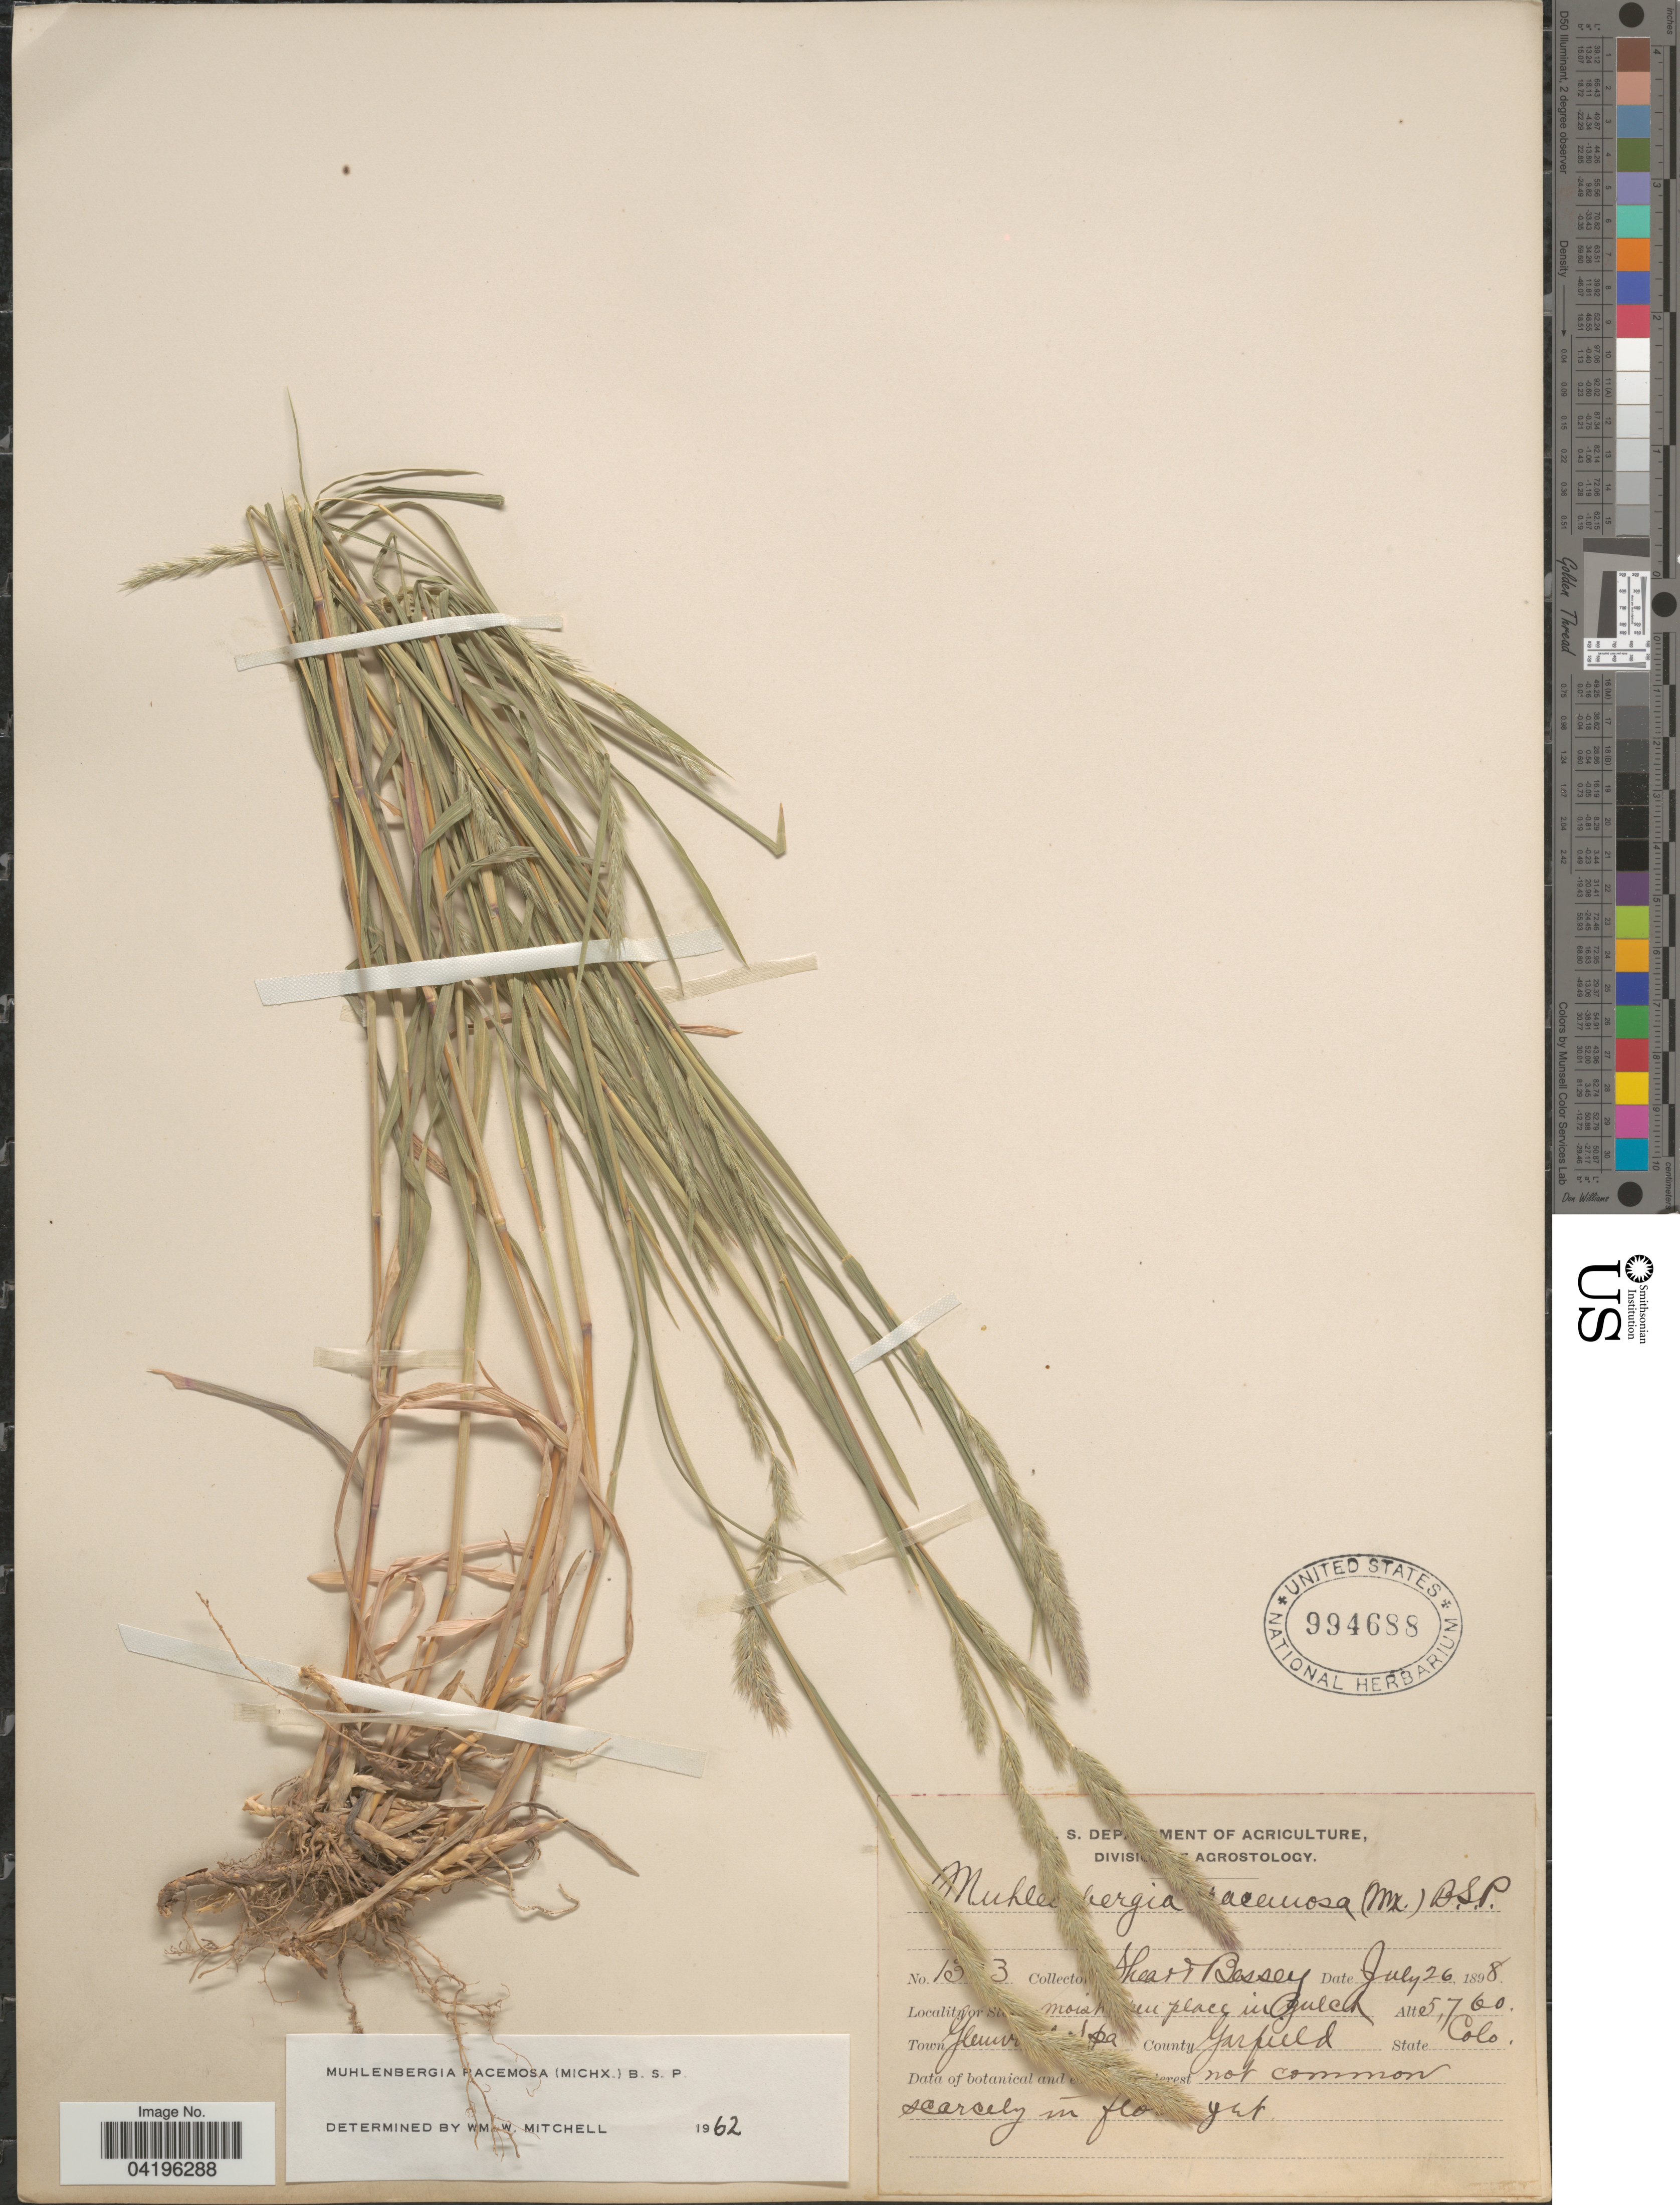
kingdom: Plantae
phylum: Tracheophyta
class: Liliopsida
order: Poales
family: Poaceae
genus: Muhlenbergia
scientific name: Muhlenbergia racemosa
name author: (Michx.) Britton et al.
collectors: -- Shear & -. Bessey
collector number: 13!3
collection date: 1898-07-26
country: United States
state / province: Colorado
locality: Town Glenwood Spa. County Garfield.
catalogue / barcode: US 994688